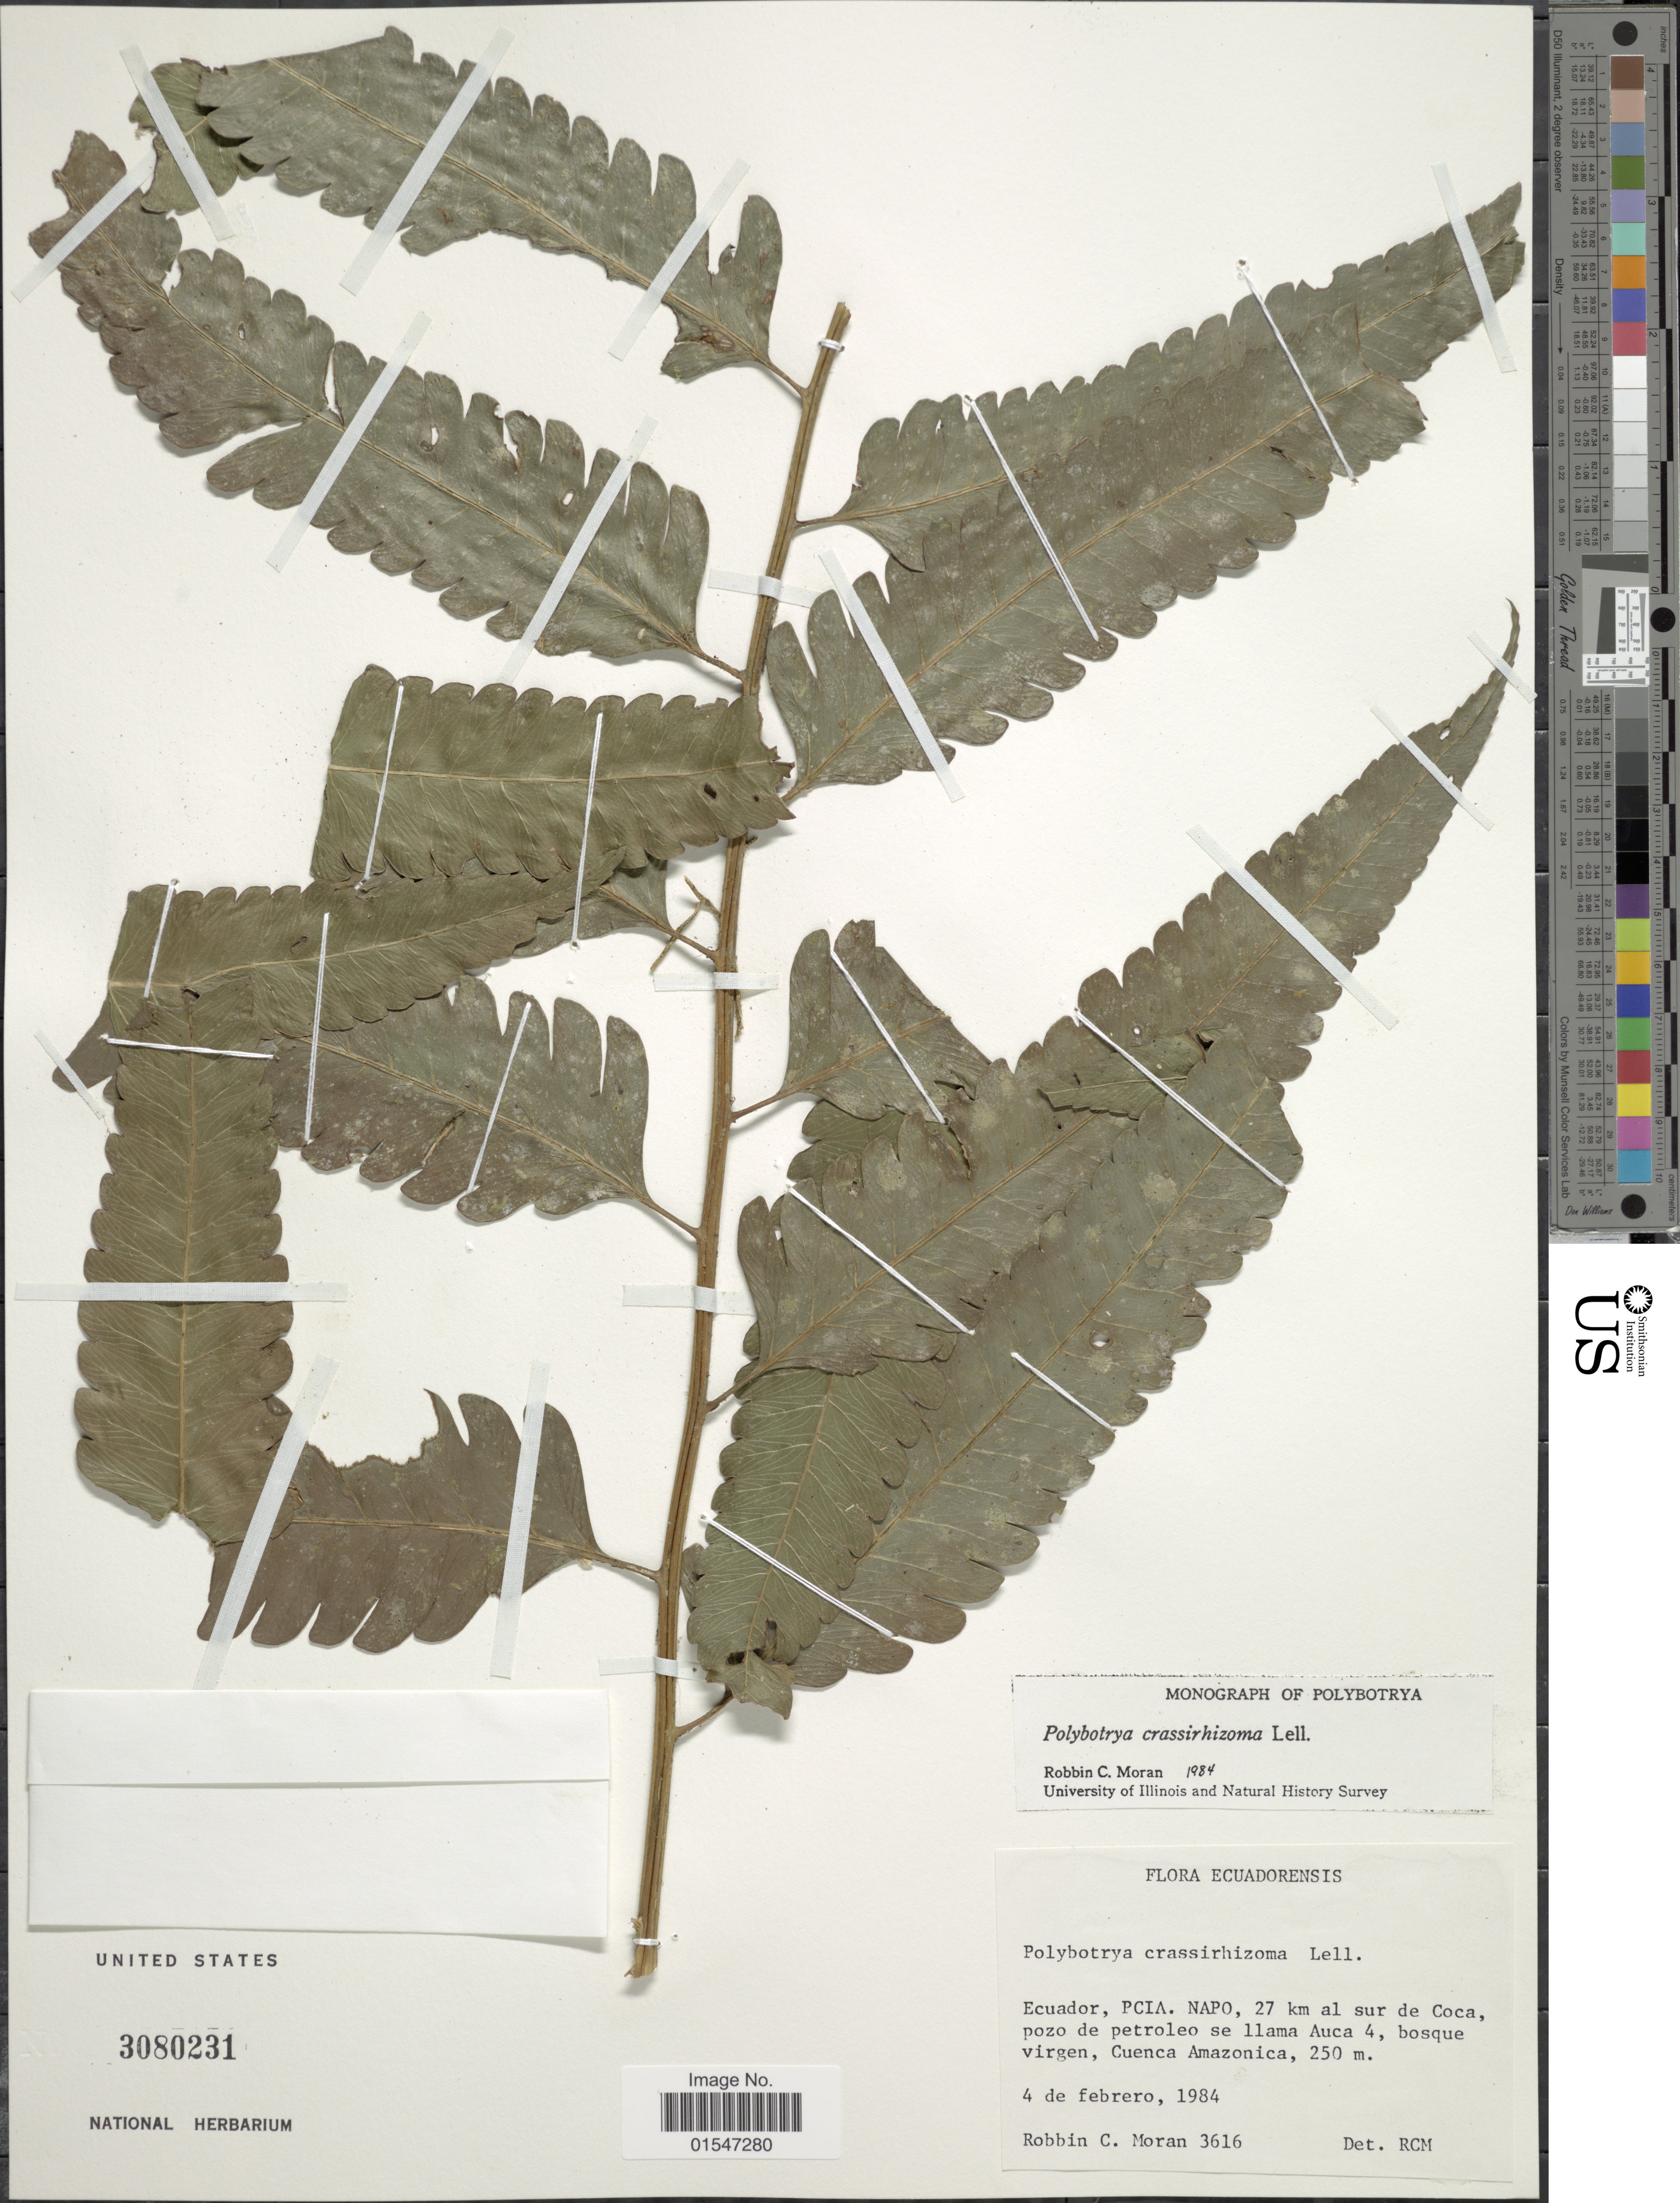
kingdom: Plantae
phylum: Tracheophyta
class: Polypodiopsida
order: Polypodiales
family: Dryopteridaceae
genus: Polybotrya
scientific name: Polybotrya crassirhizoma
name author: Lellinger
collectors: R. C. Moran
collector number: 3616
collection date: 1984-02-04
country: Ecuador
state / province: Napo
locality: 27 km al sur de Coca, pozo de petrole se llama Auca 4, bosque virgen, Cuenca Amazonica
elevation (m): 250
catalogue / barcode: US 3080231